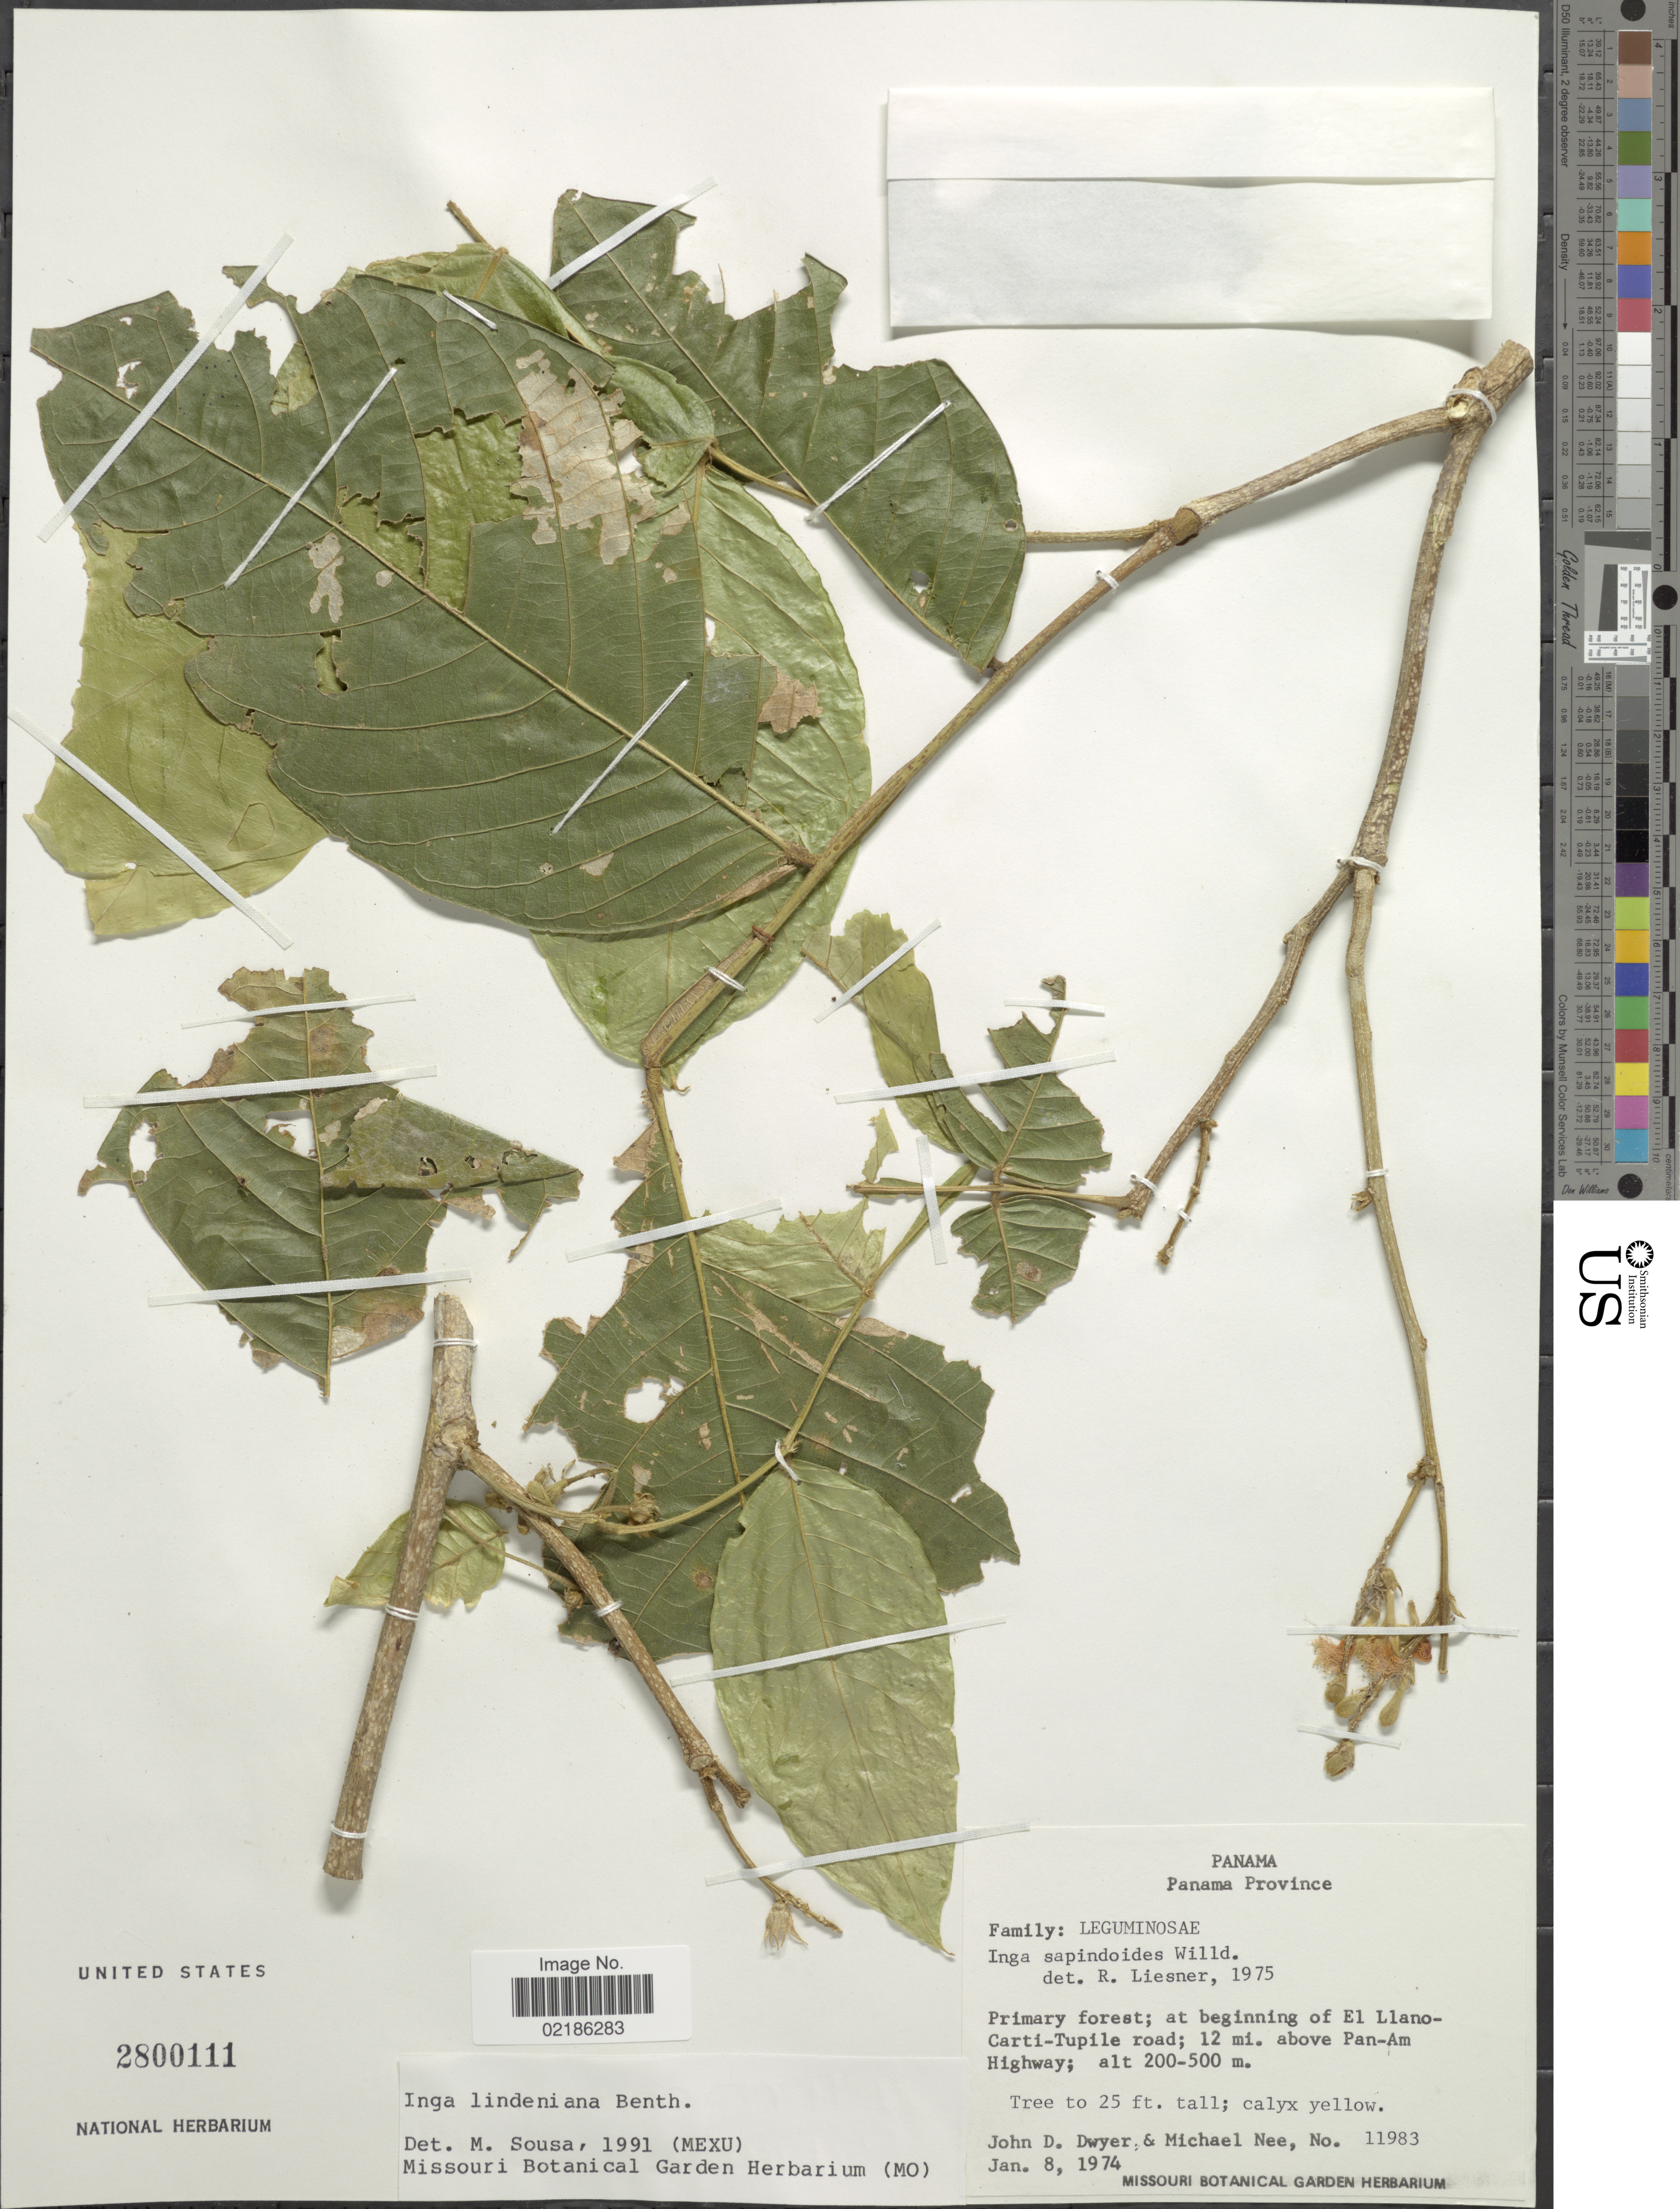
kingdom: Plantae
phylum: Tracheophyta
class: Magnoliopsida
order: Fabales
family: Fabaceae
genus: Inga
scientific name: Inga lindeniana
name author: Benth.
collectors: J. D. Dwyer & M. Nee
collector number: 11983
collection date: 1974-01-08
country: Panama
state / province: Panamá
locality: Beginning of El Llano-Carti-Tupile Road, 12 mi above Pan-Am Highway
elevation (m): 200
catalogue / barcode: US 2800111